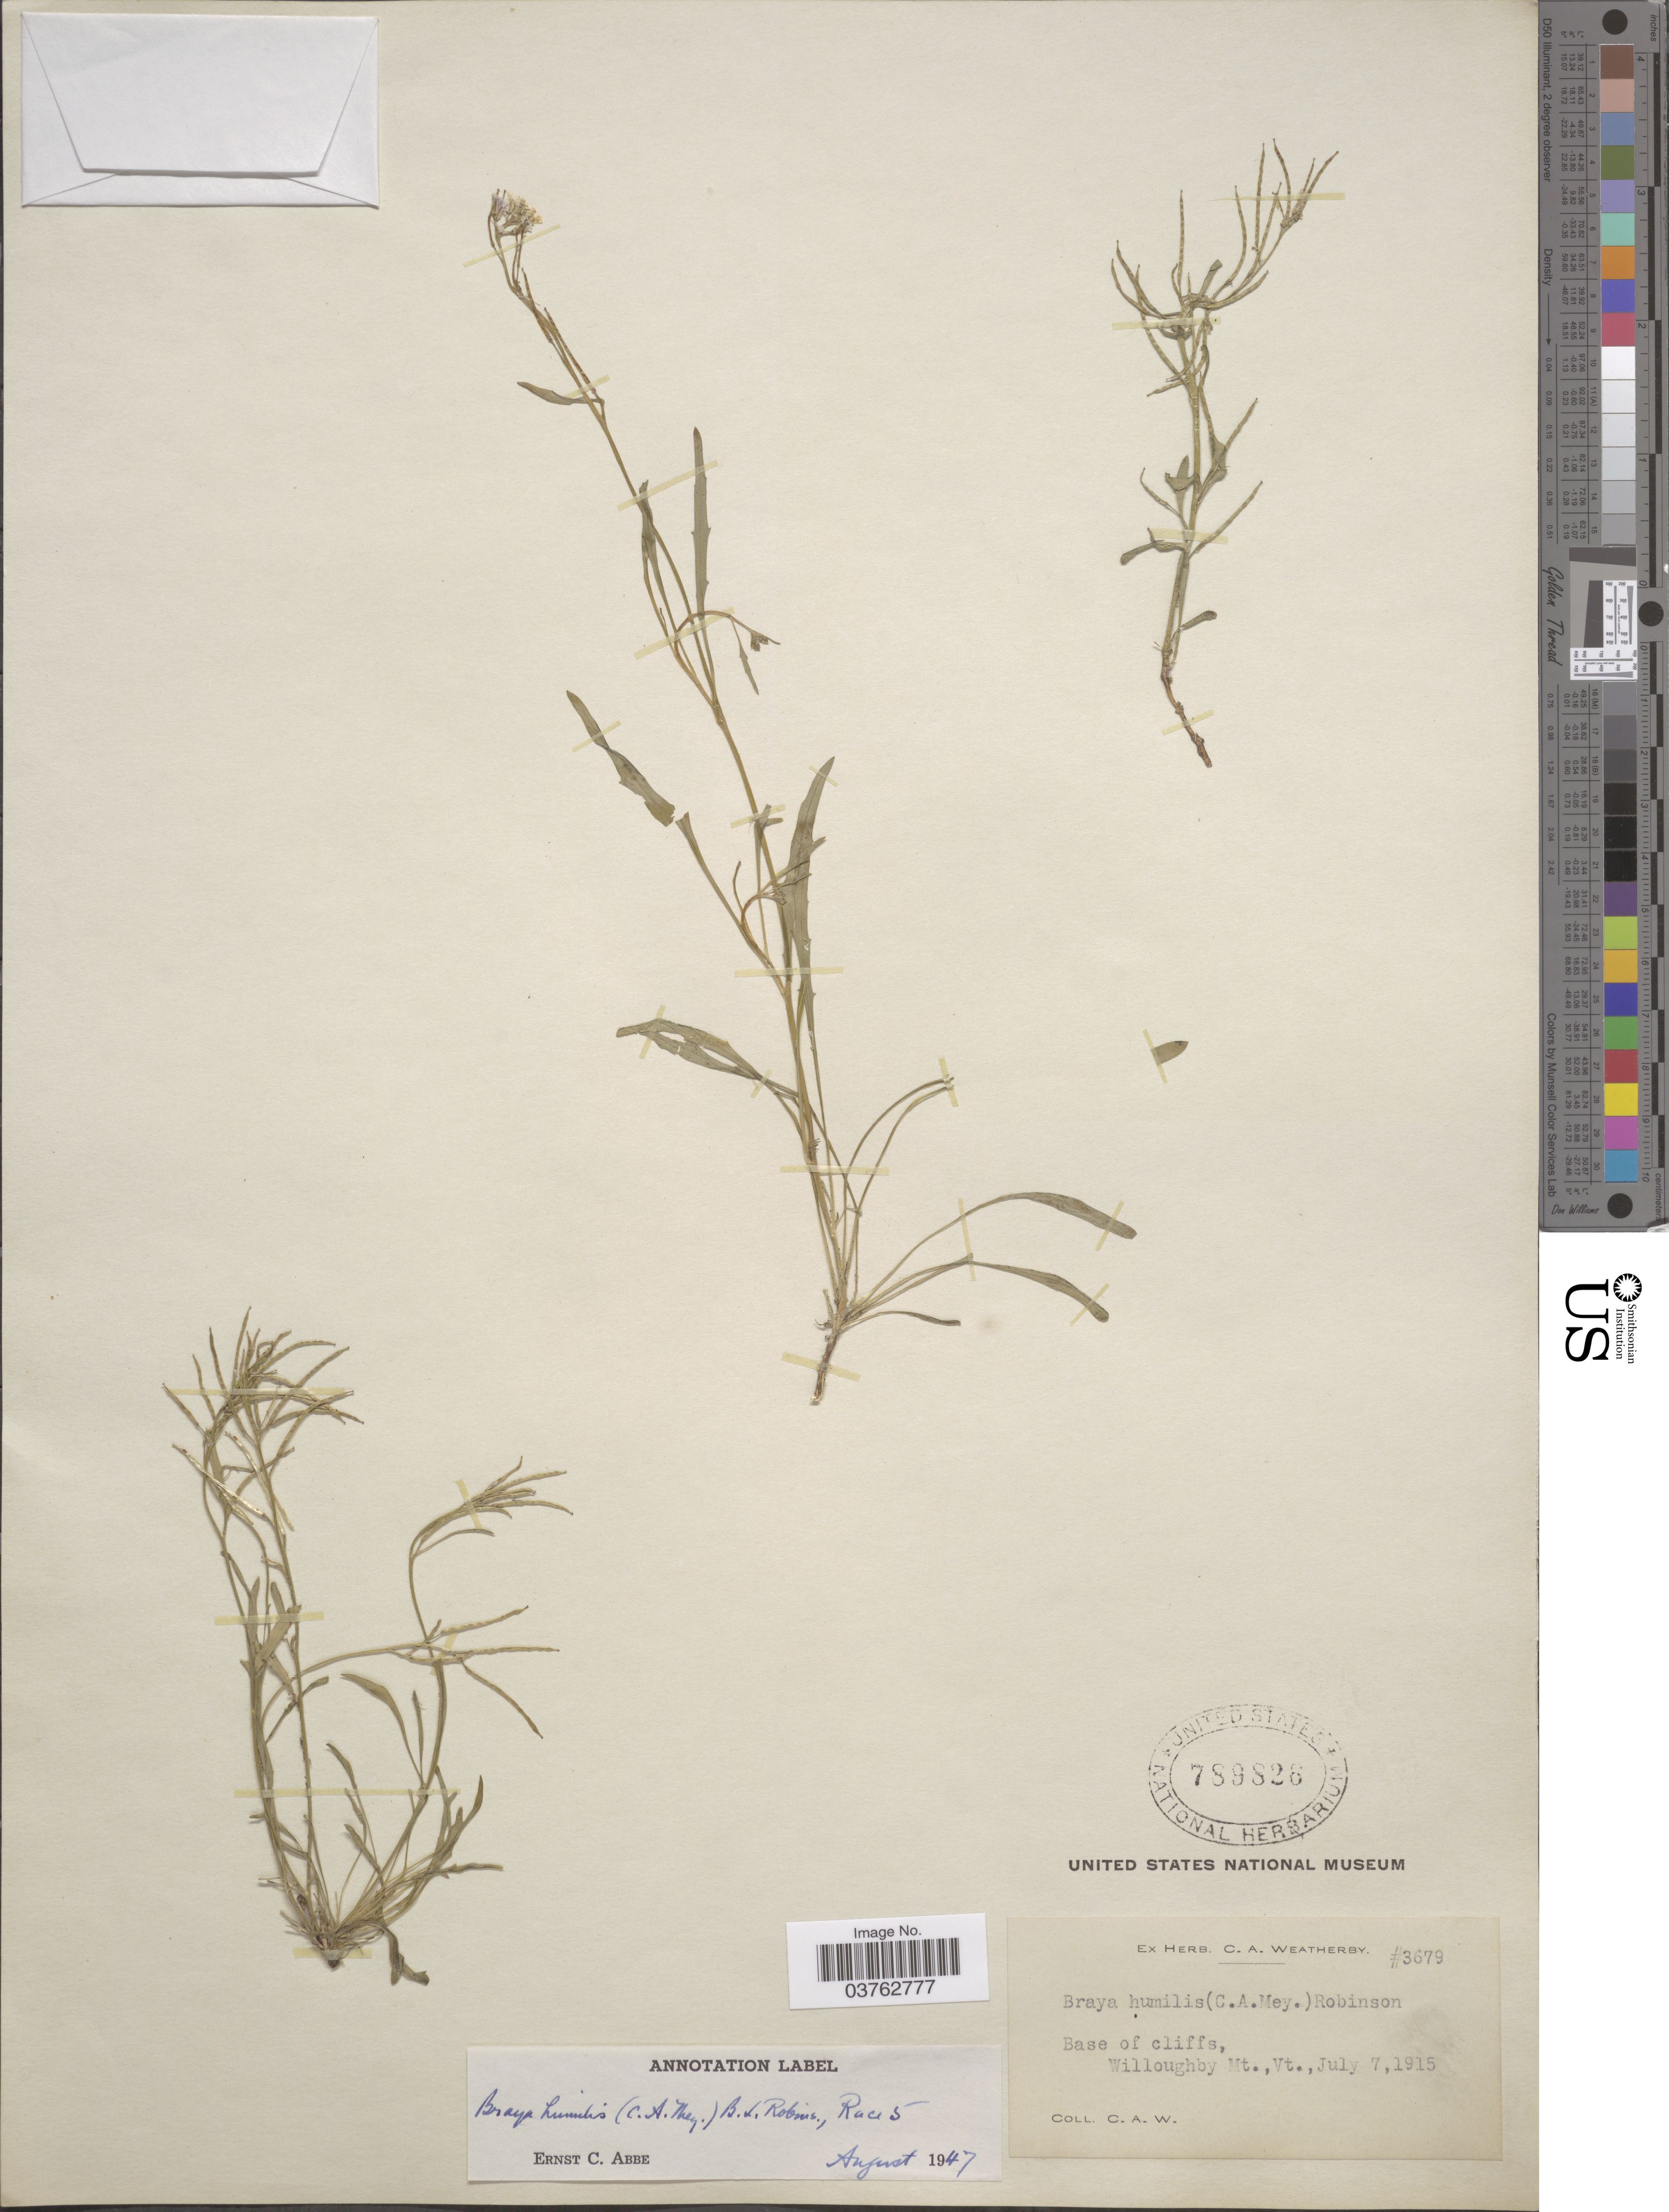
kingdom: Plantae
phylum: Tracheophyta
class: Magnoliopsida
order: Brassicales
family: Brassicaceae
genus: Braya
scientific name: Braya humilis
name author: (C.A. Mey.) B.L. Rob.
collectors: C. A. Weatherby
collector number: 3679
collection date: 1915-07-07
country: United States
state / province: Vermont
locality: Base of cliffs, Willoughby Mt.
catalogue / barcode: US 789826